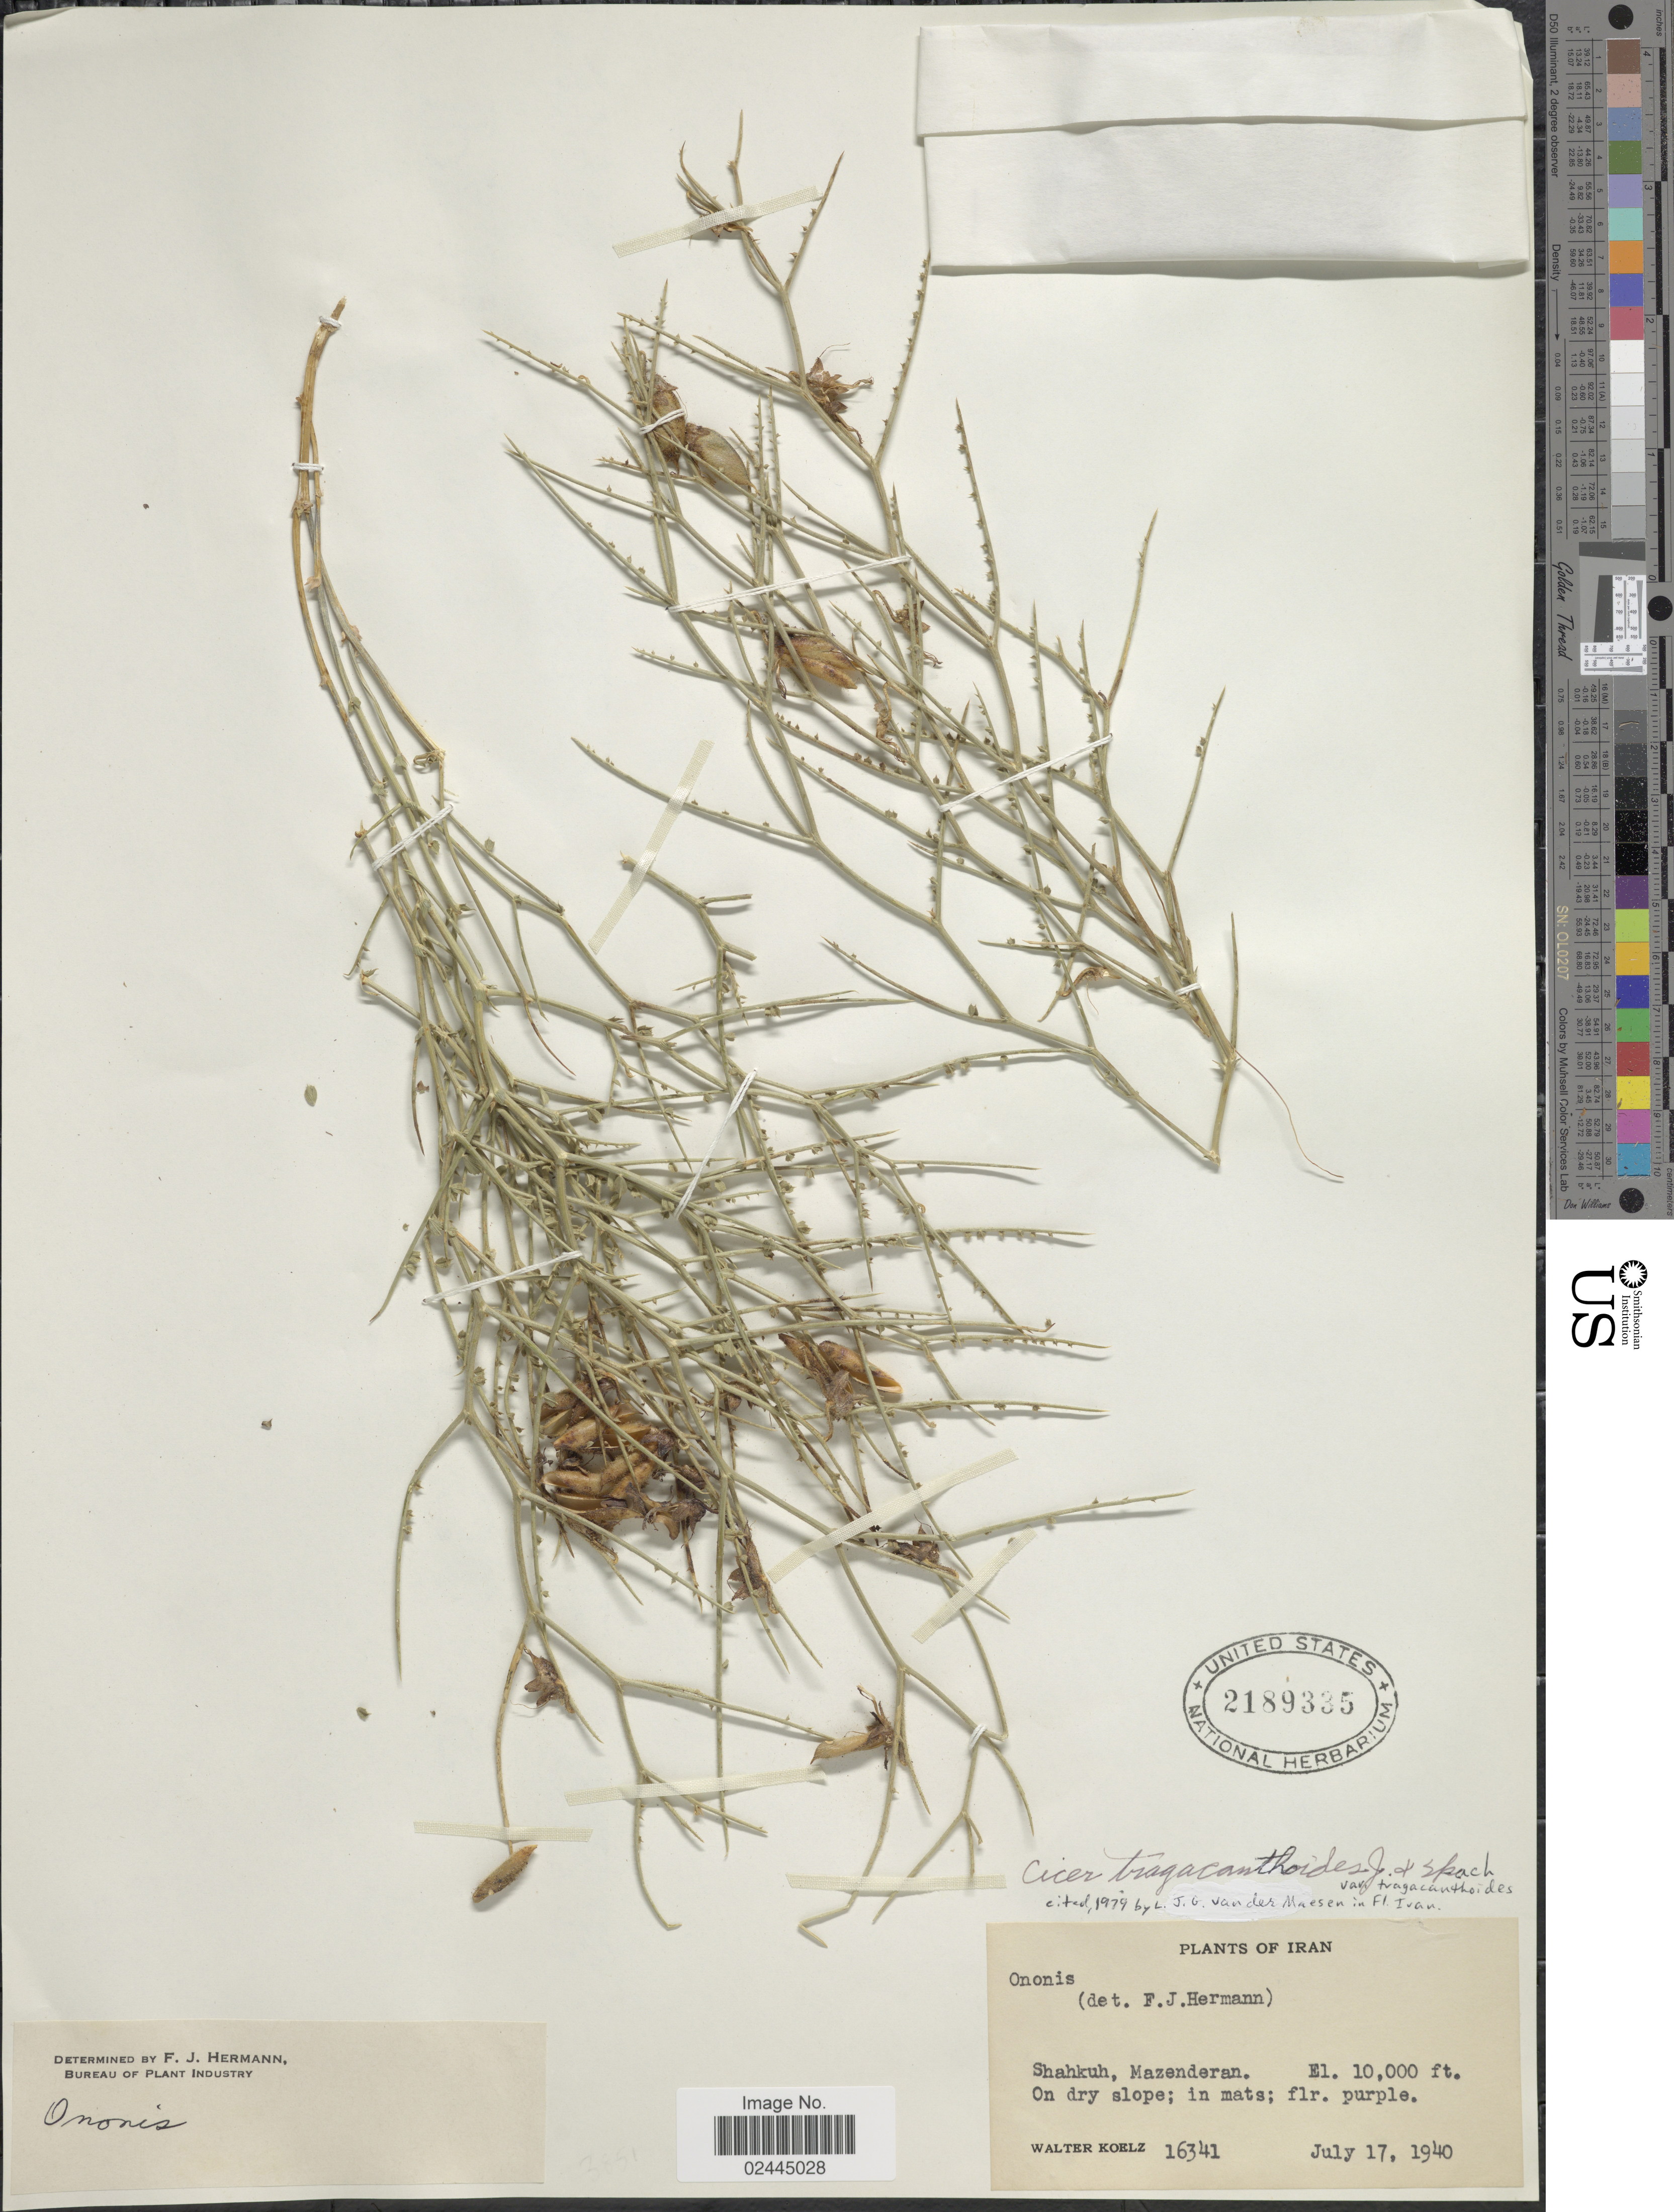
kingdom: Plantae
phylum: Tracheophyta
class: Magnoliopsida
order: Fabales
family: Fabaceae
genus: Cicer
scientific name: Cicer tragacanthoides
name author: Jaub. & Spach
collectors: W. N. Koelz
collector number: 16341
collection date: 1940-07-17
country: Iran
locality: Shahkuh, Mazenderan, On dry slope.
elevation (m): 3048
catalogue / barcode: US 2189335